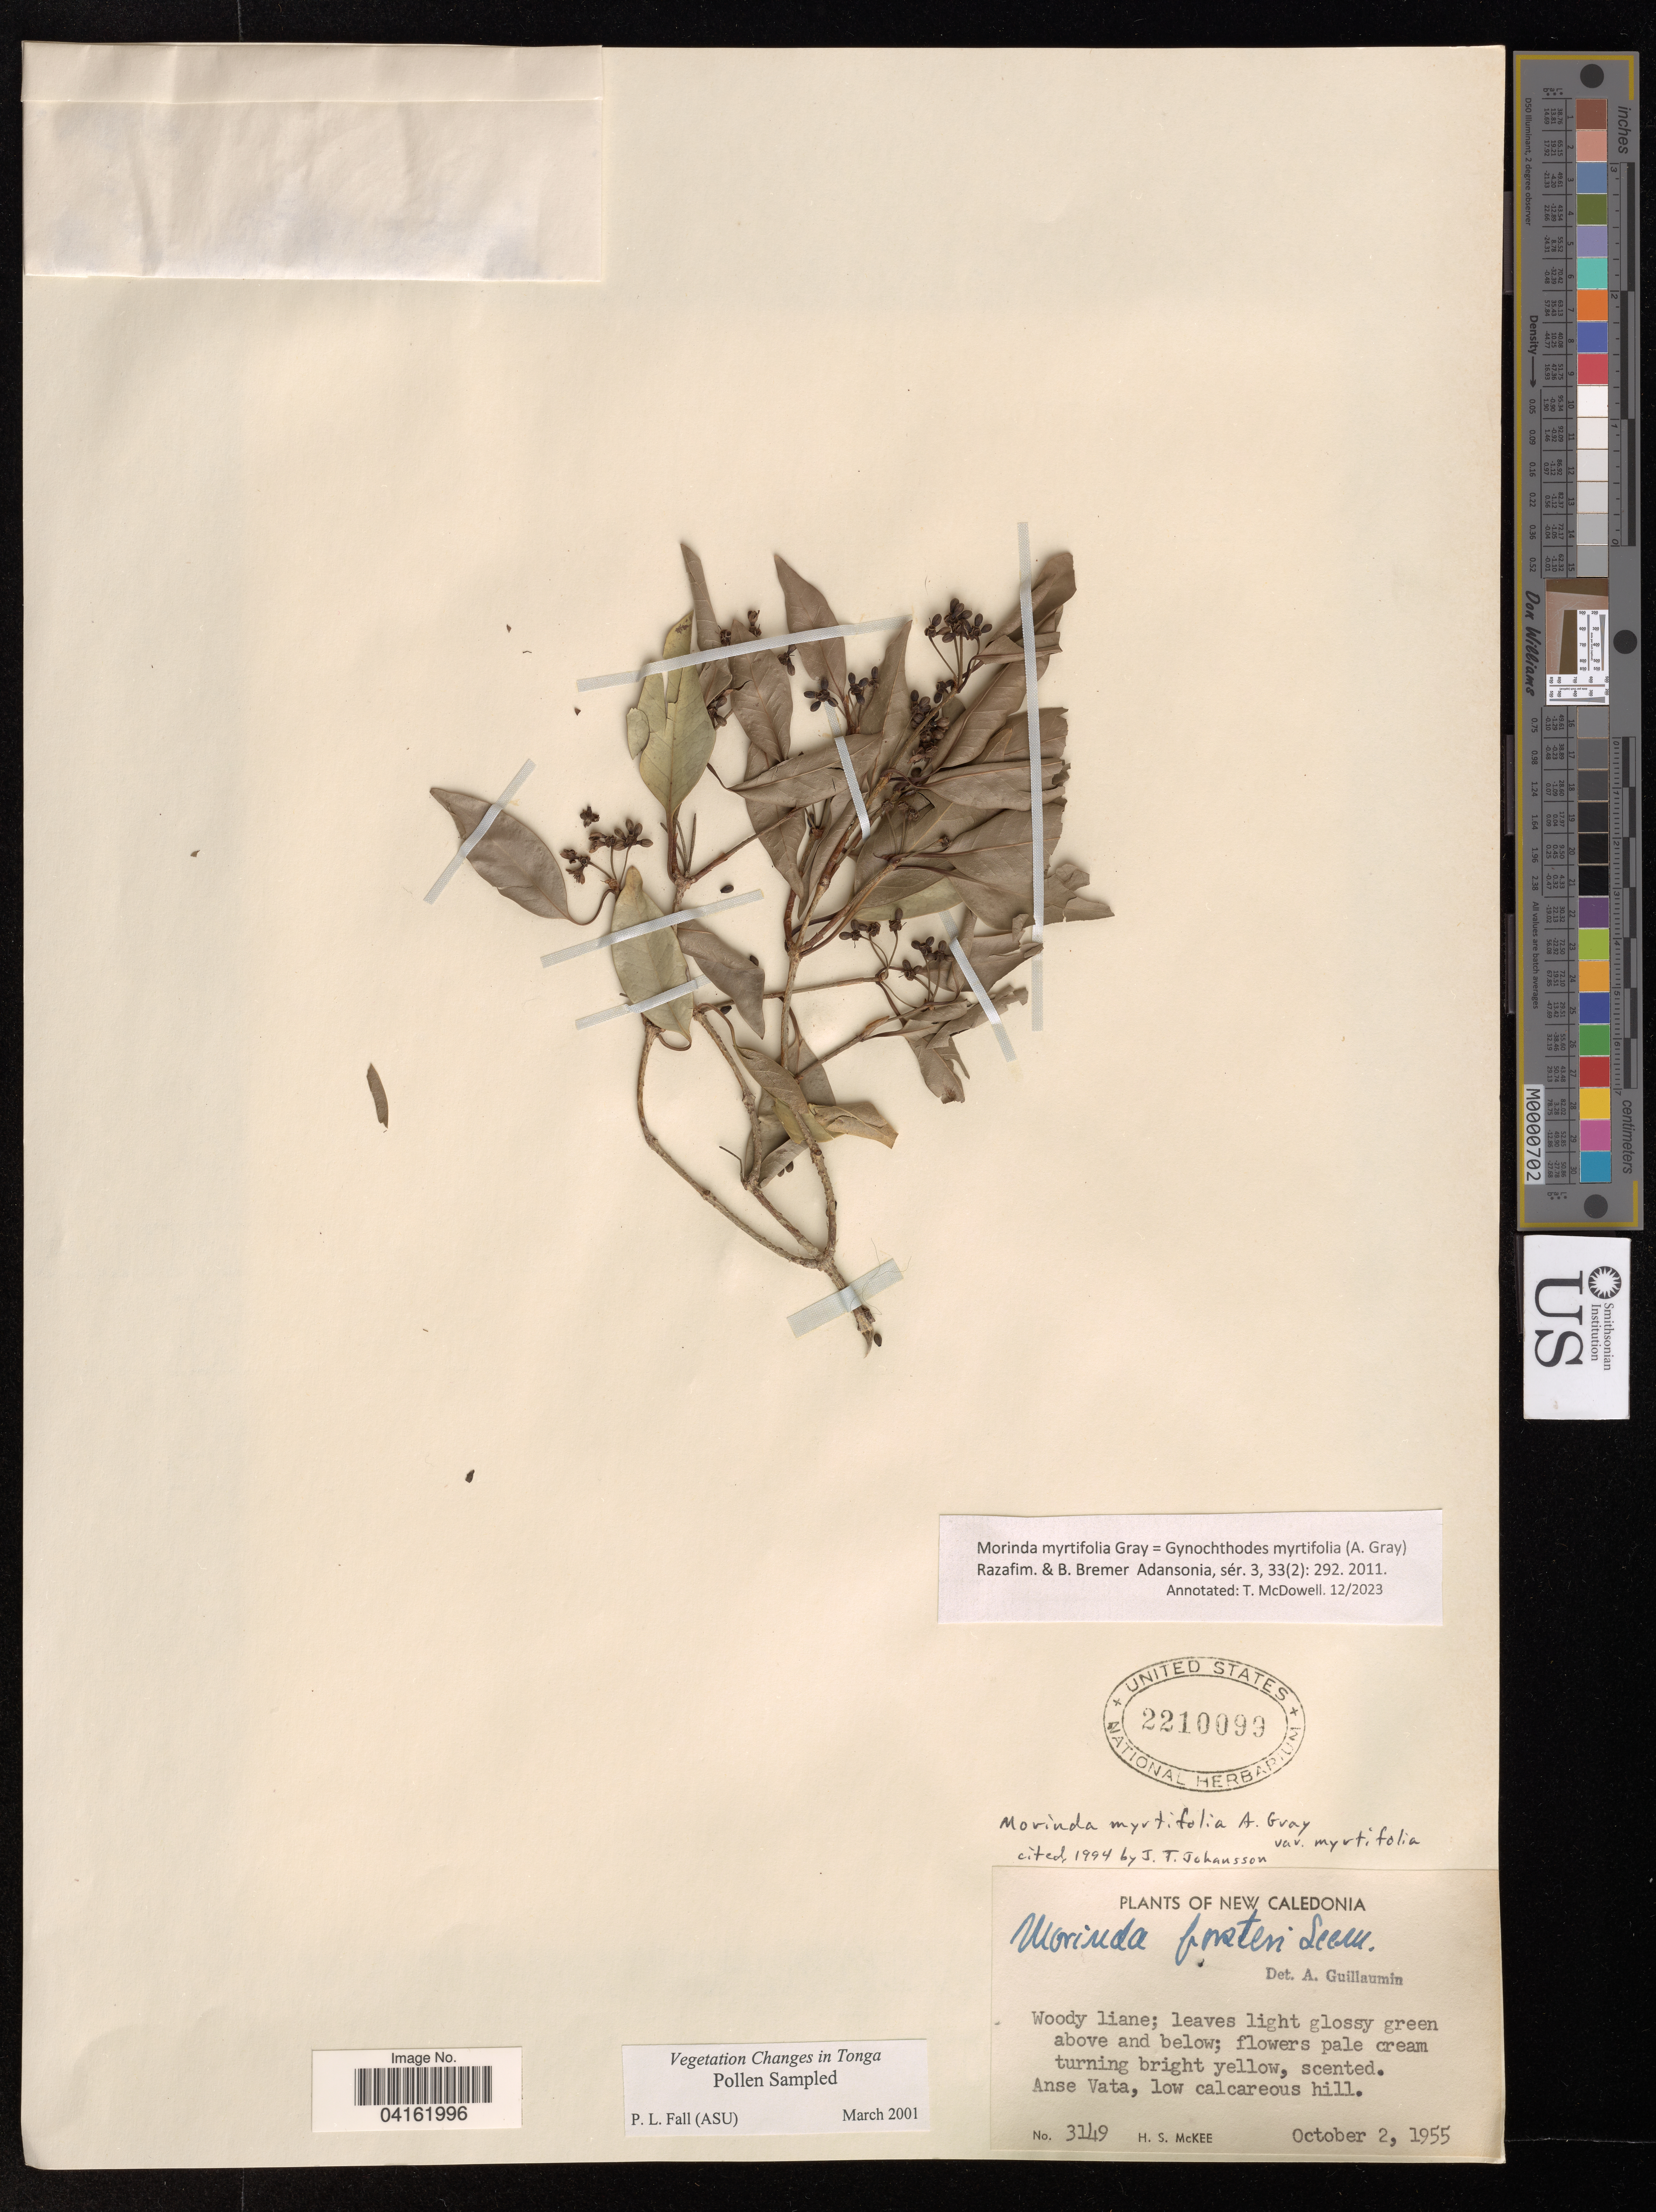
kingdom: Plantae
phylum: Tracheophyta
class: Magnoliopsida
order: Gentianales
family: Rubiaceae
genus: Gynochthodes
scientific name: Gynochthodes myrtifolia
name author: (A. Gray) Razafim. & B. Bremer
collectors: H. S. McKee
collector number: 3149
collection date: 1955-10-02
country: New Caledonia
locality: Anse Vata, low calcareous hill.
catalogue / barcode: US 2210099